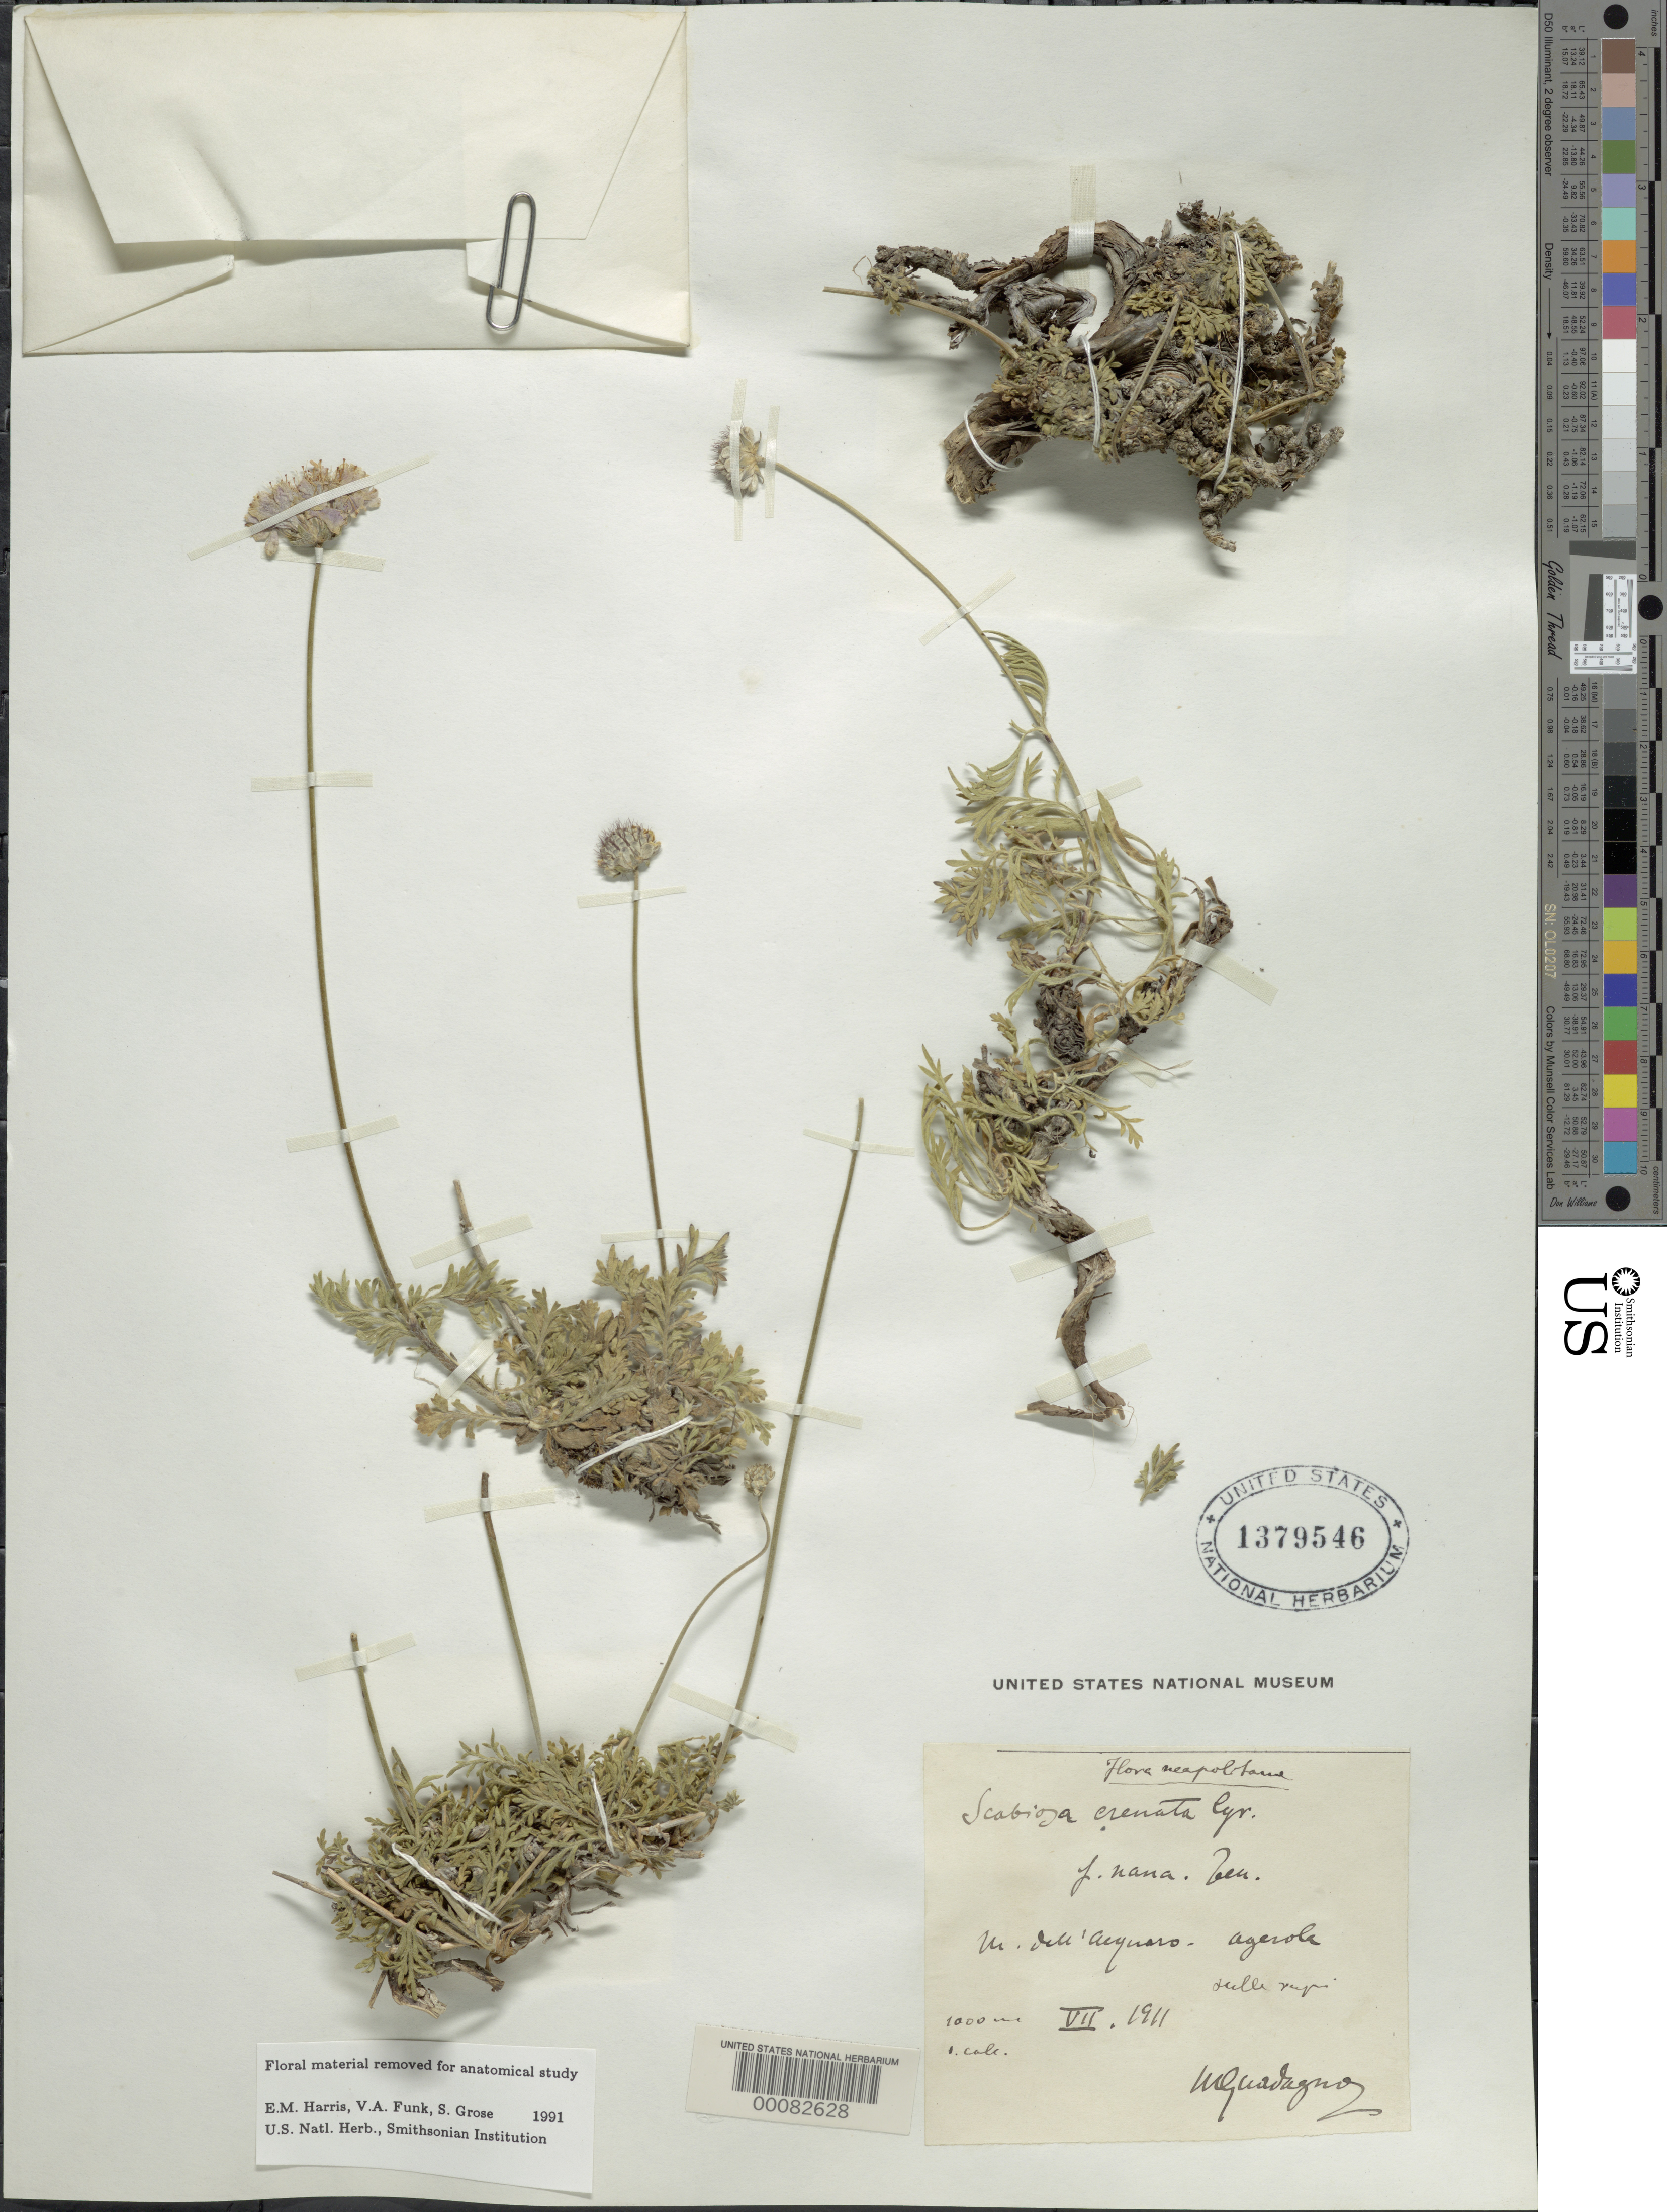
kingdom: Plantae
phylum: Tracheophyta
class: Magnoliopsida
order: Dipsacales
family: Caprifoliaceae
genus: Scabiosa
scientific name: Scabiosa crenata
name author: Cyrill.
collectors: G. Guadagno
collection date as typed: Jul 1911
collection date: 1911-07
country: France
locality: Agerola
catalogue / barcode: US 1379546